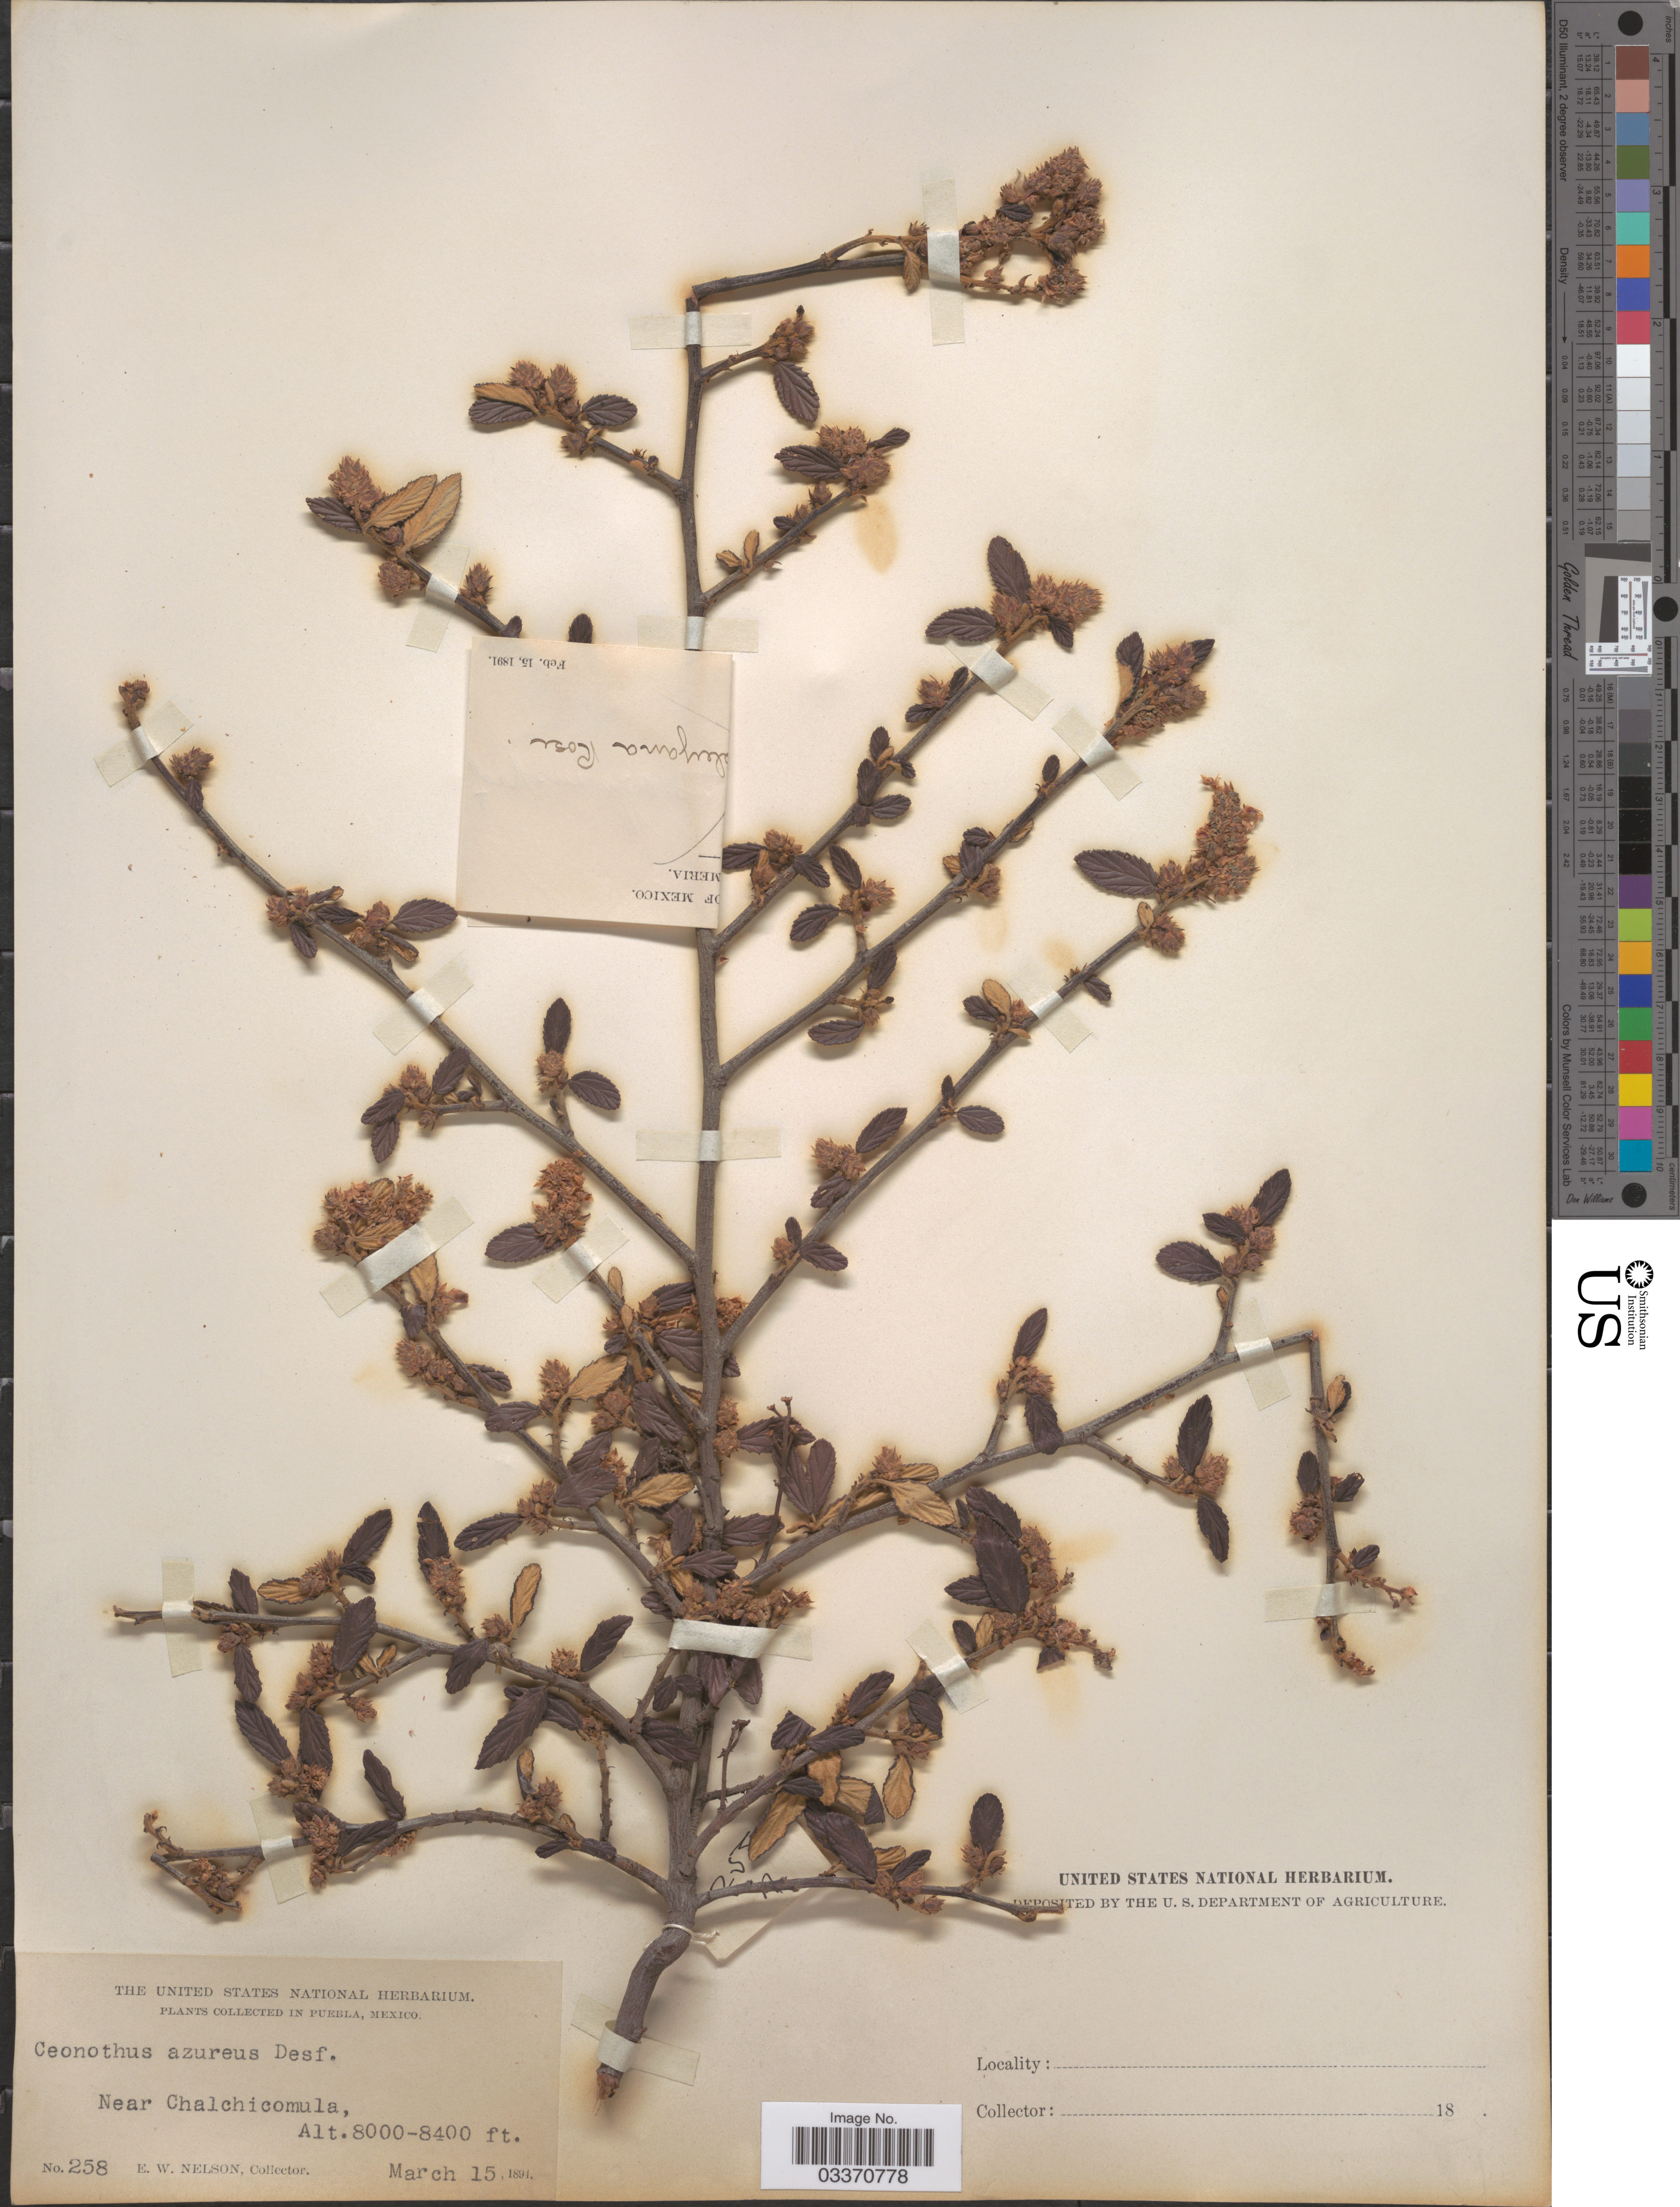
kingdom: Plantae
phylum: Tracheophyta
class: Magnoliopsida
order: Rosales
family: Rhamnaceae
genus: Ceanothus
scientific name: Ceanothus caeruleus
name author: Lag.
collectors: E. W. Nelson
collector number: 258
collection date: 1894-03-15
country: Mexico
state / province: Puebla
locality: Near Chalchicomula.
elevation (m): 2438